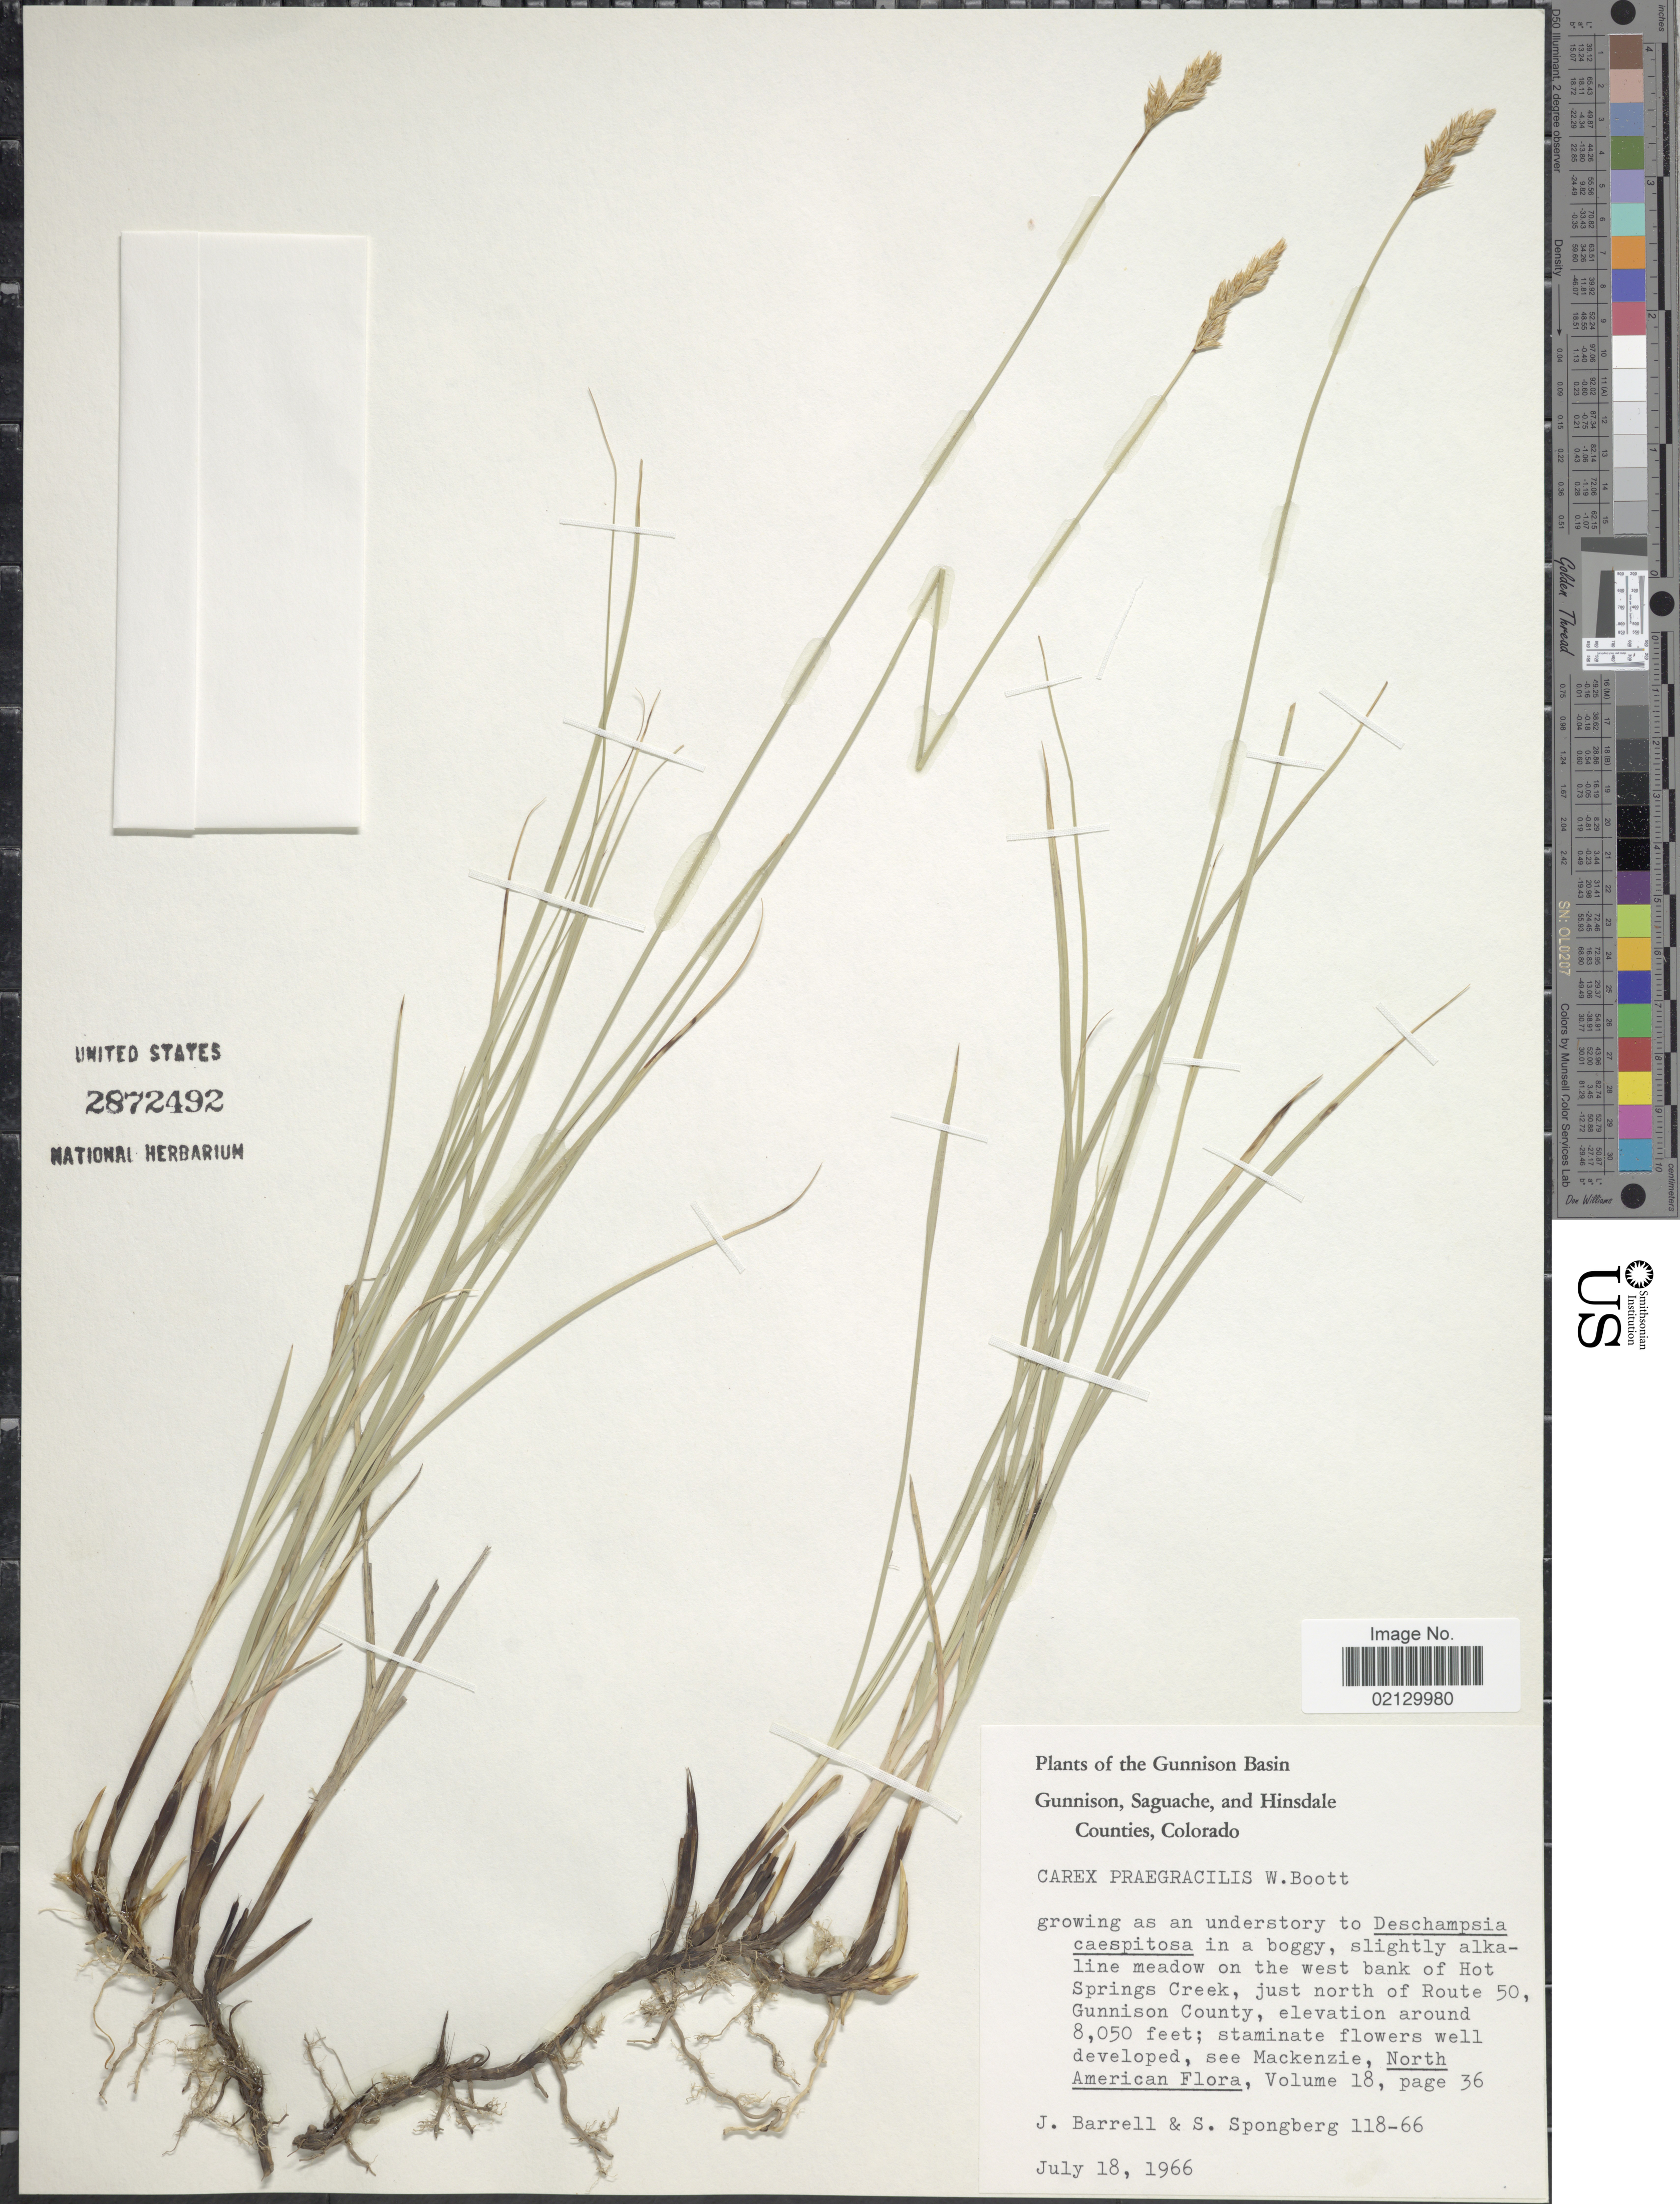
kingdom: Plantae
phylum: Tracheophyta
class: Liliopsida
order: Poales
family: Cyperaceae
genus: Carex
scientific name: Carex praegracilis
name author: W. Boott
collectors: J. Barrell & S. A.Spongberg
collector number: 118-66-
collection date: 1966-07-18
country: United States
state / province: Colorado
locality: Gunnison Basin, Gunnison, Saguache, and Hinsdale Counties, on the west bank of Route 50, Gunnison County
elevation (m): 2454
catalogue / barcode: US 2872492